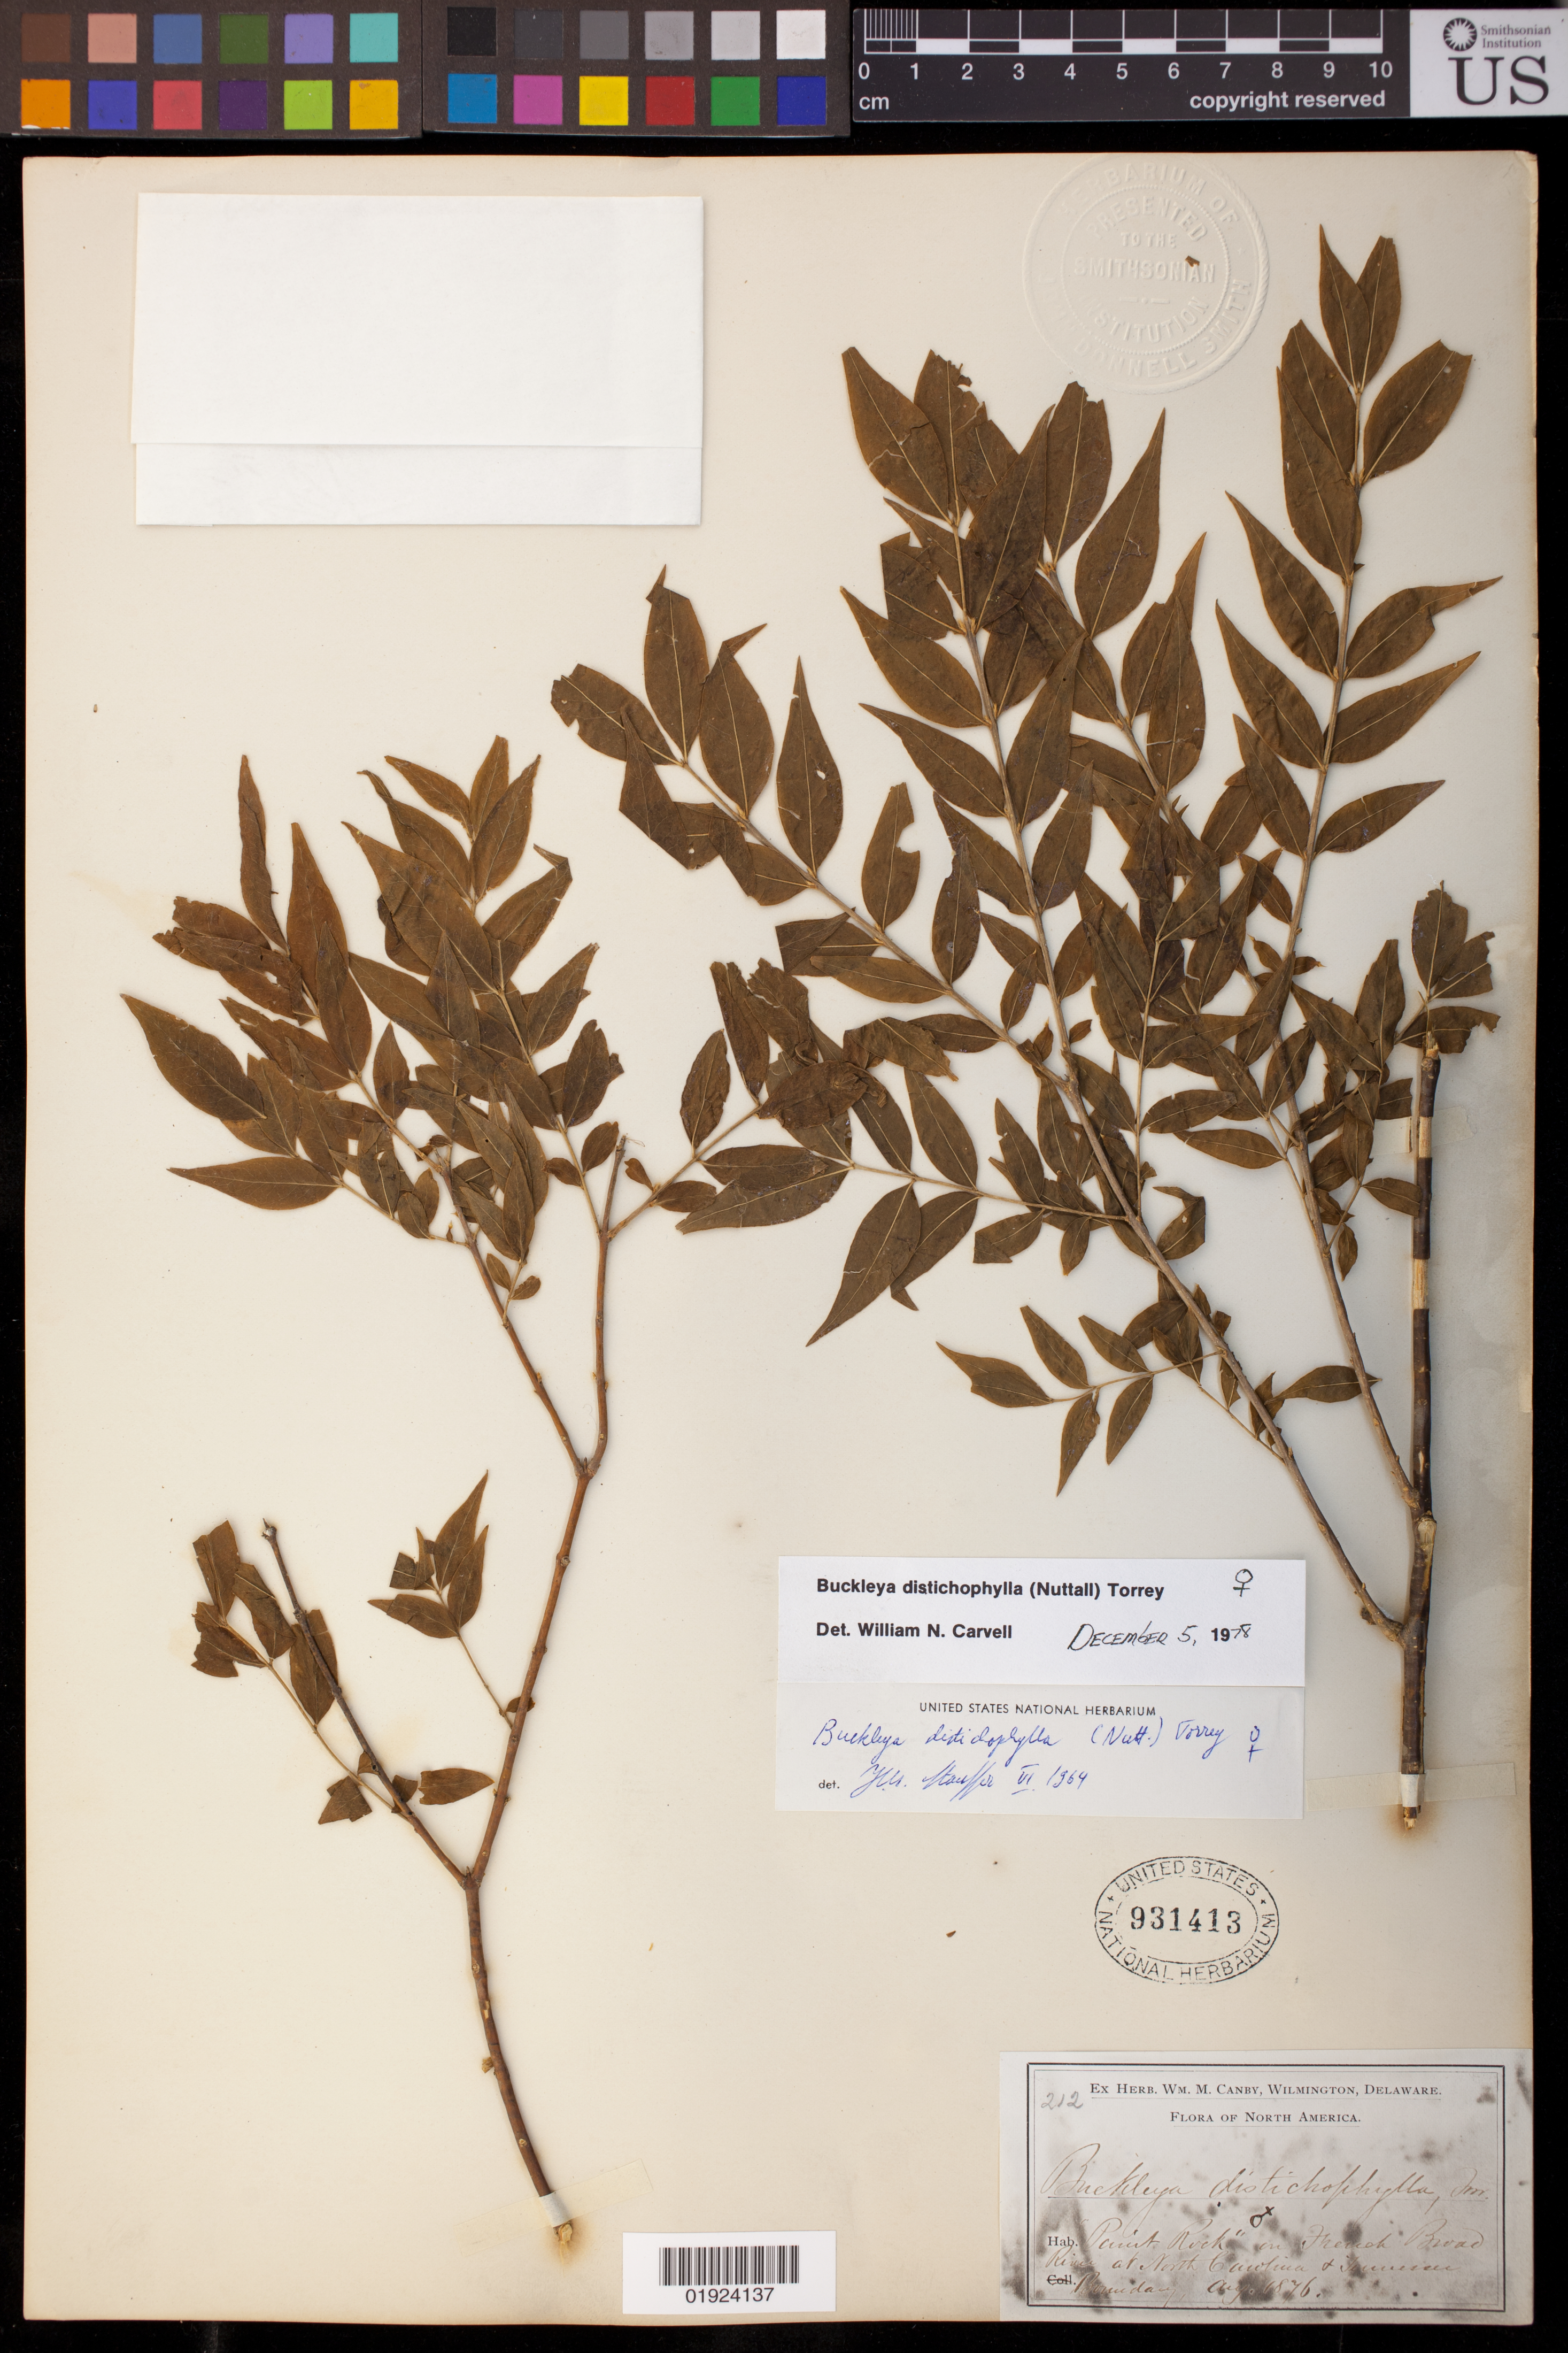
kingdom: Plantae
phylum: Tracheophyta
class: Magnoliopsida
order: Santalales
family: Thesiaceae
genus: Buckleya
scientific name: Buckleya distichophylla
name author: (Nutt.) Torr.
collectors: W. M. Canby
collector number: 212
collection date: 1876-08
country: United States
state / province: North Carolina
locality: Paint Rock in French Broad River at North Carolina & Tennessee Boundary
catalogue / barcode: US 931413